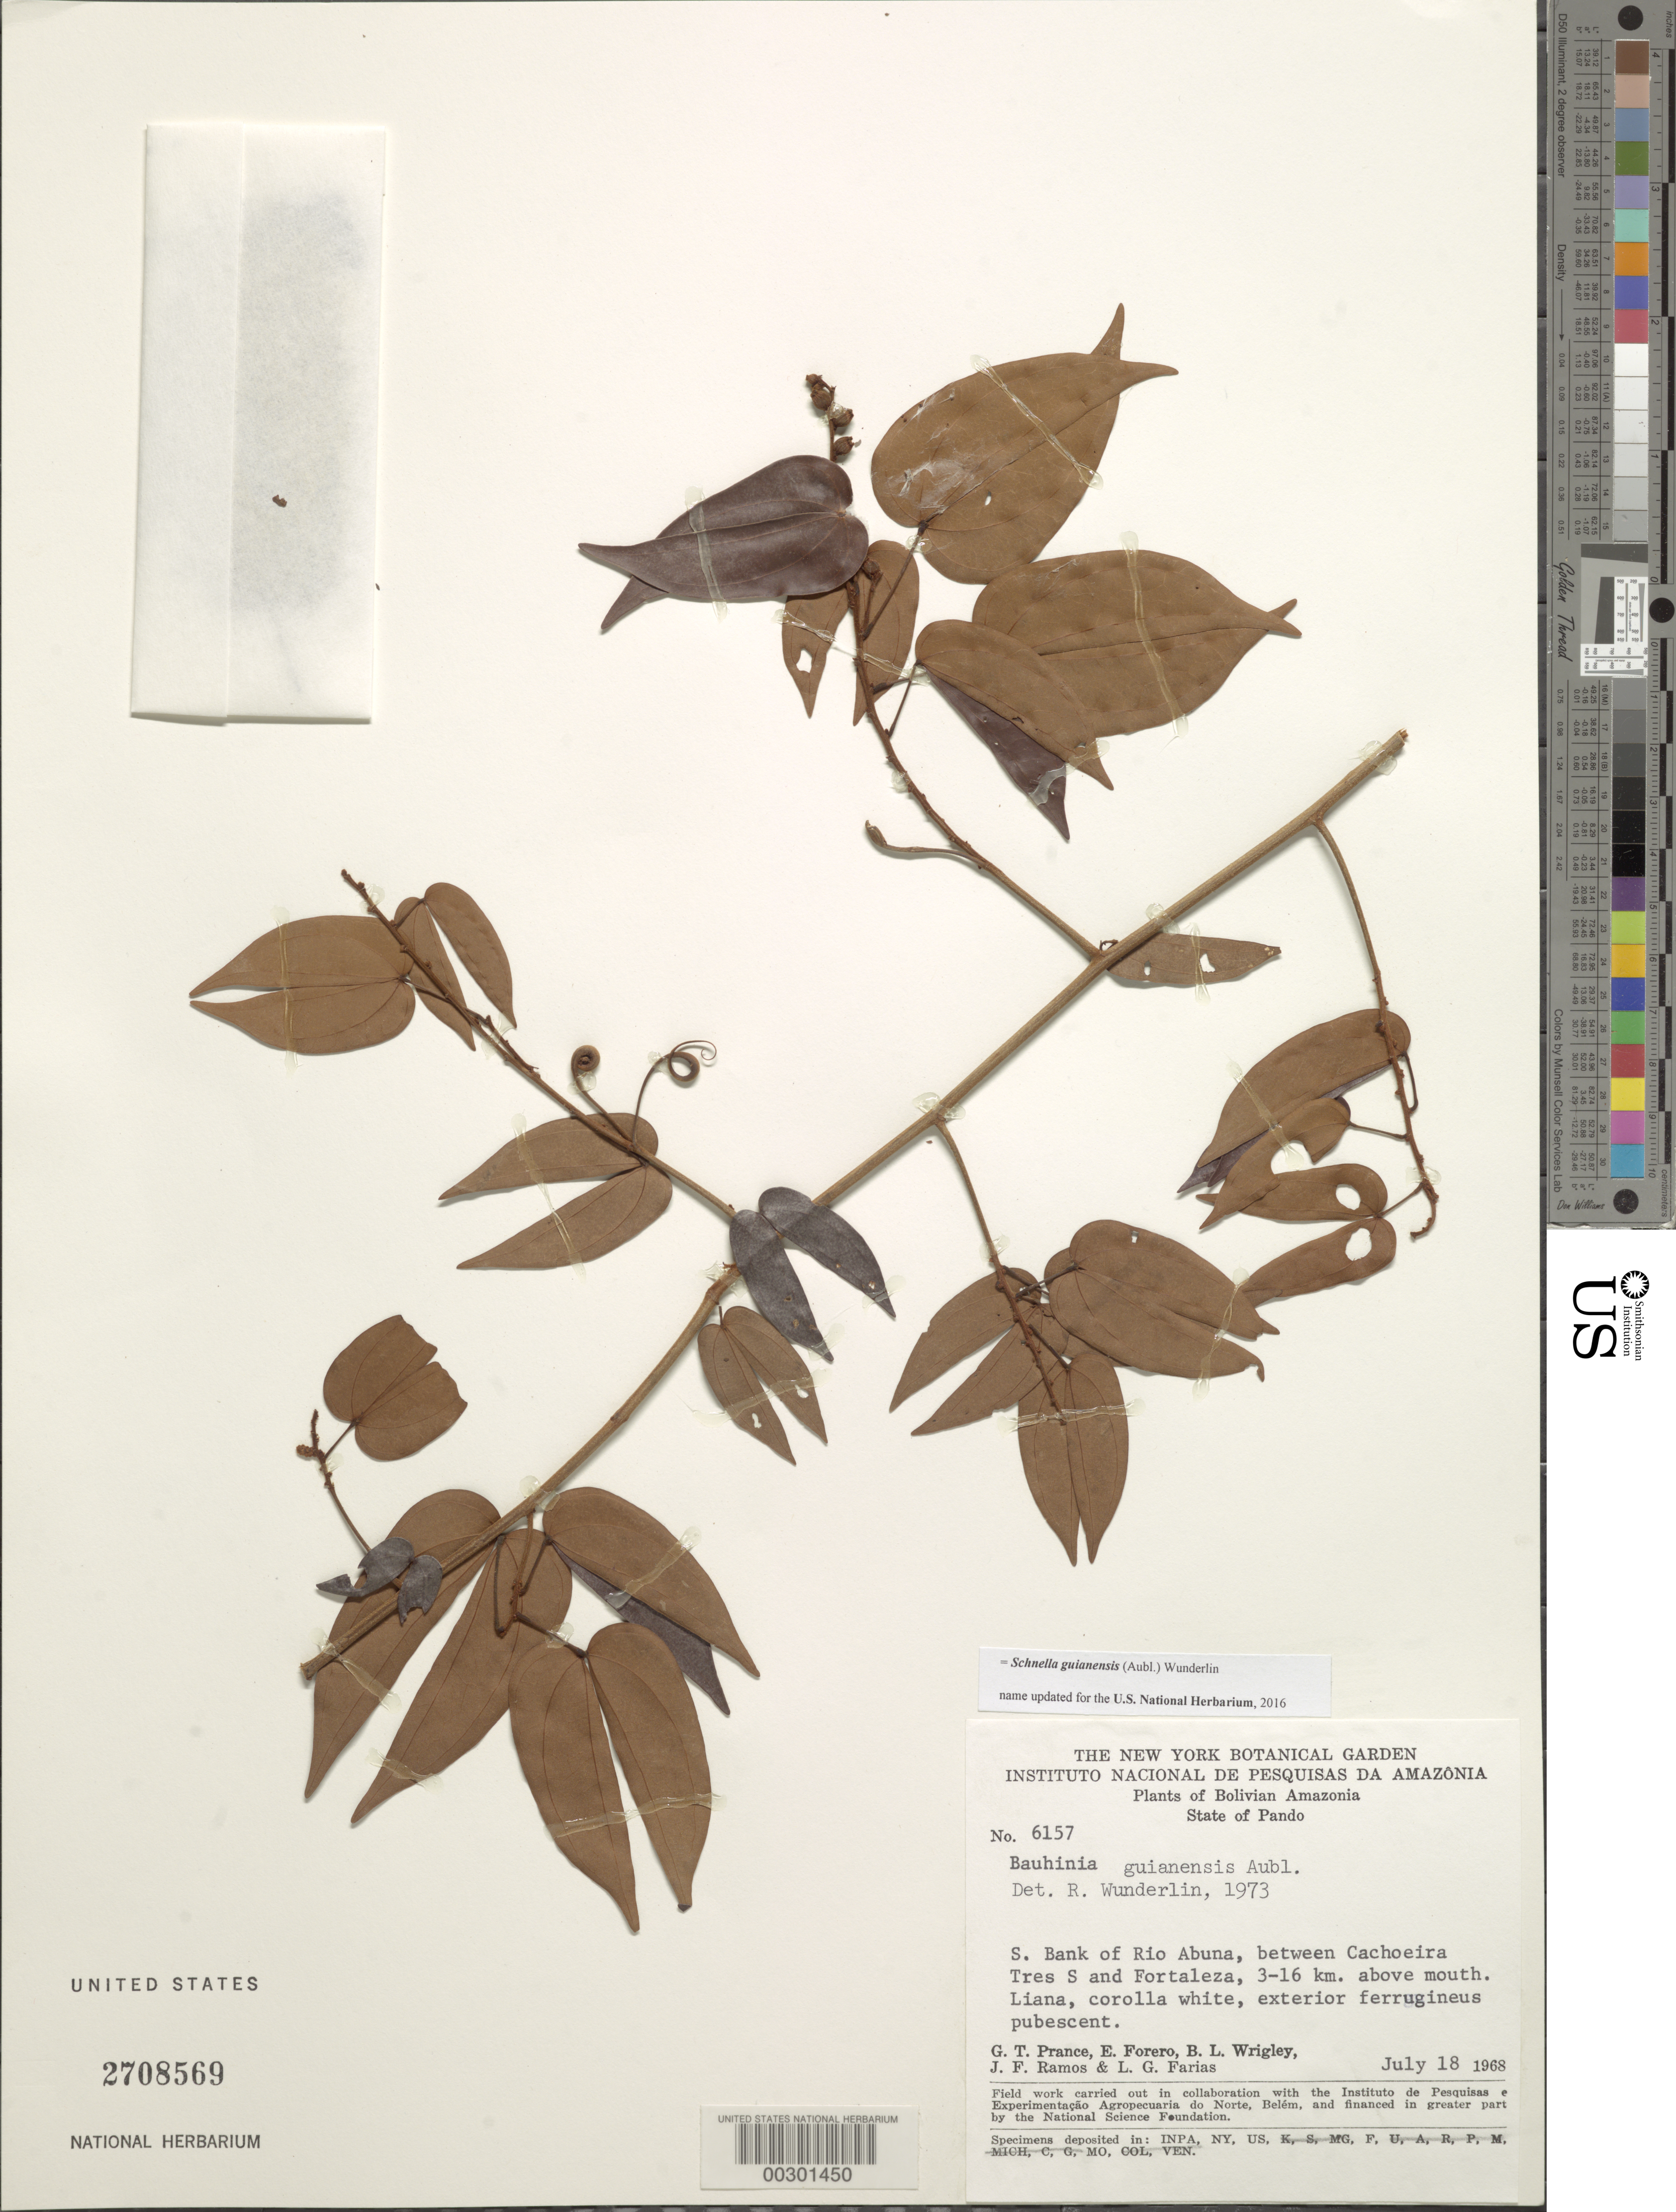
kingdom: Plantae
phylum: Tracheophyta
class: Magnoliopsida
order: Fabales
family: Fabaceae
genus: Schnella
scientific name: Schnella guianensis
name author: (Aubl.) Wunderlin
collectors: G. T. Prance, E. Forero, B. L. Wrigley, J. F. Ramos & L. G. Farias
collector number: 6157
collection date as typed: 18 Jul 1968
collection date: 1968-07-18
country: Bolivia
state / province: Pando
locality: S bank of Rio Abuna between Cachoeira Tres S and Fortaleza, 3-16 km above mouth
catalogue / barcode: US 2708569